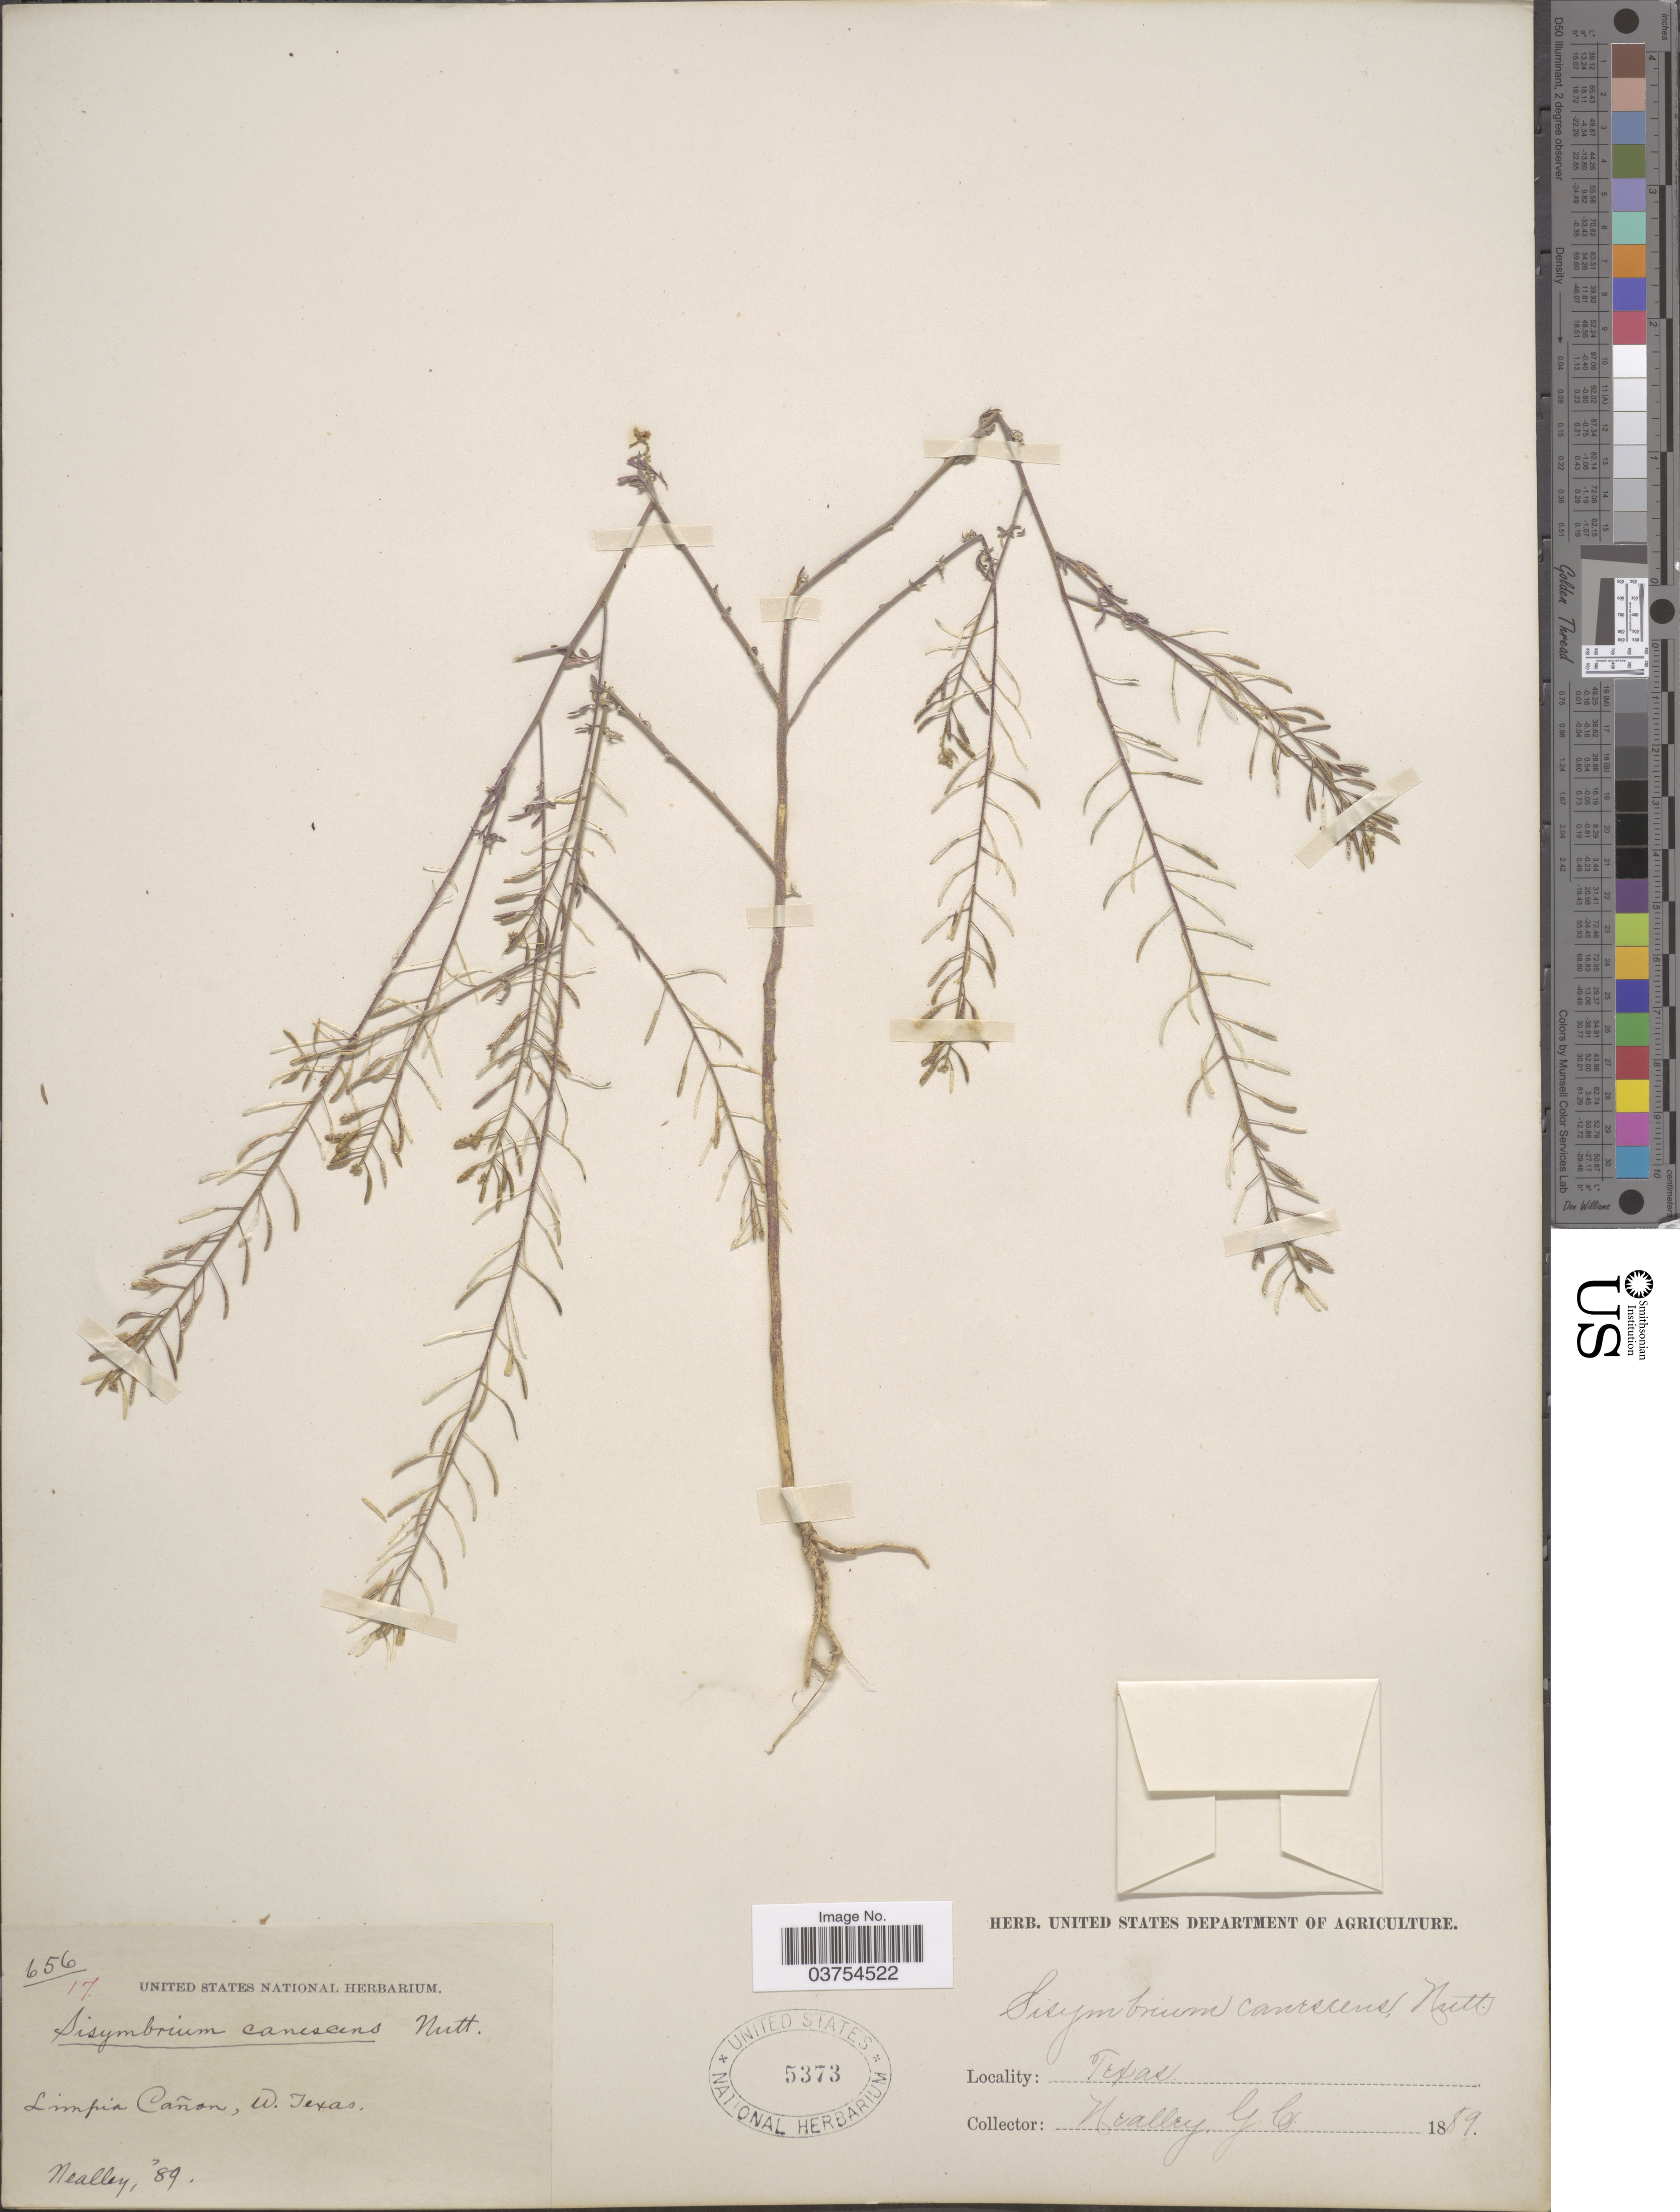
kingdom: Plantae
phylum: Tracheophyta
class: Magnoliopsida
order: Brassicales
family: Brassicaceae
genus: Descurainia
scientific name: Descurainia pinnata subsp. typica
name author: (C.A. Mey.) Detling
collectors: G. C. Nealley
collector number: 656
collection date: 1889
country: United States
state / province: Texas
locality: Limpia Cañon, W. Texas.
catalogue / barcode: US 5373